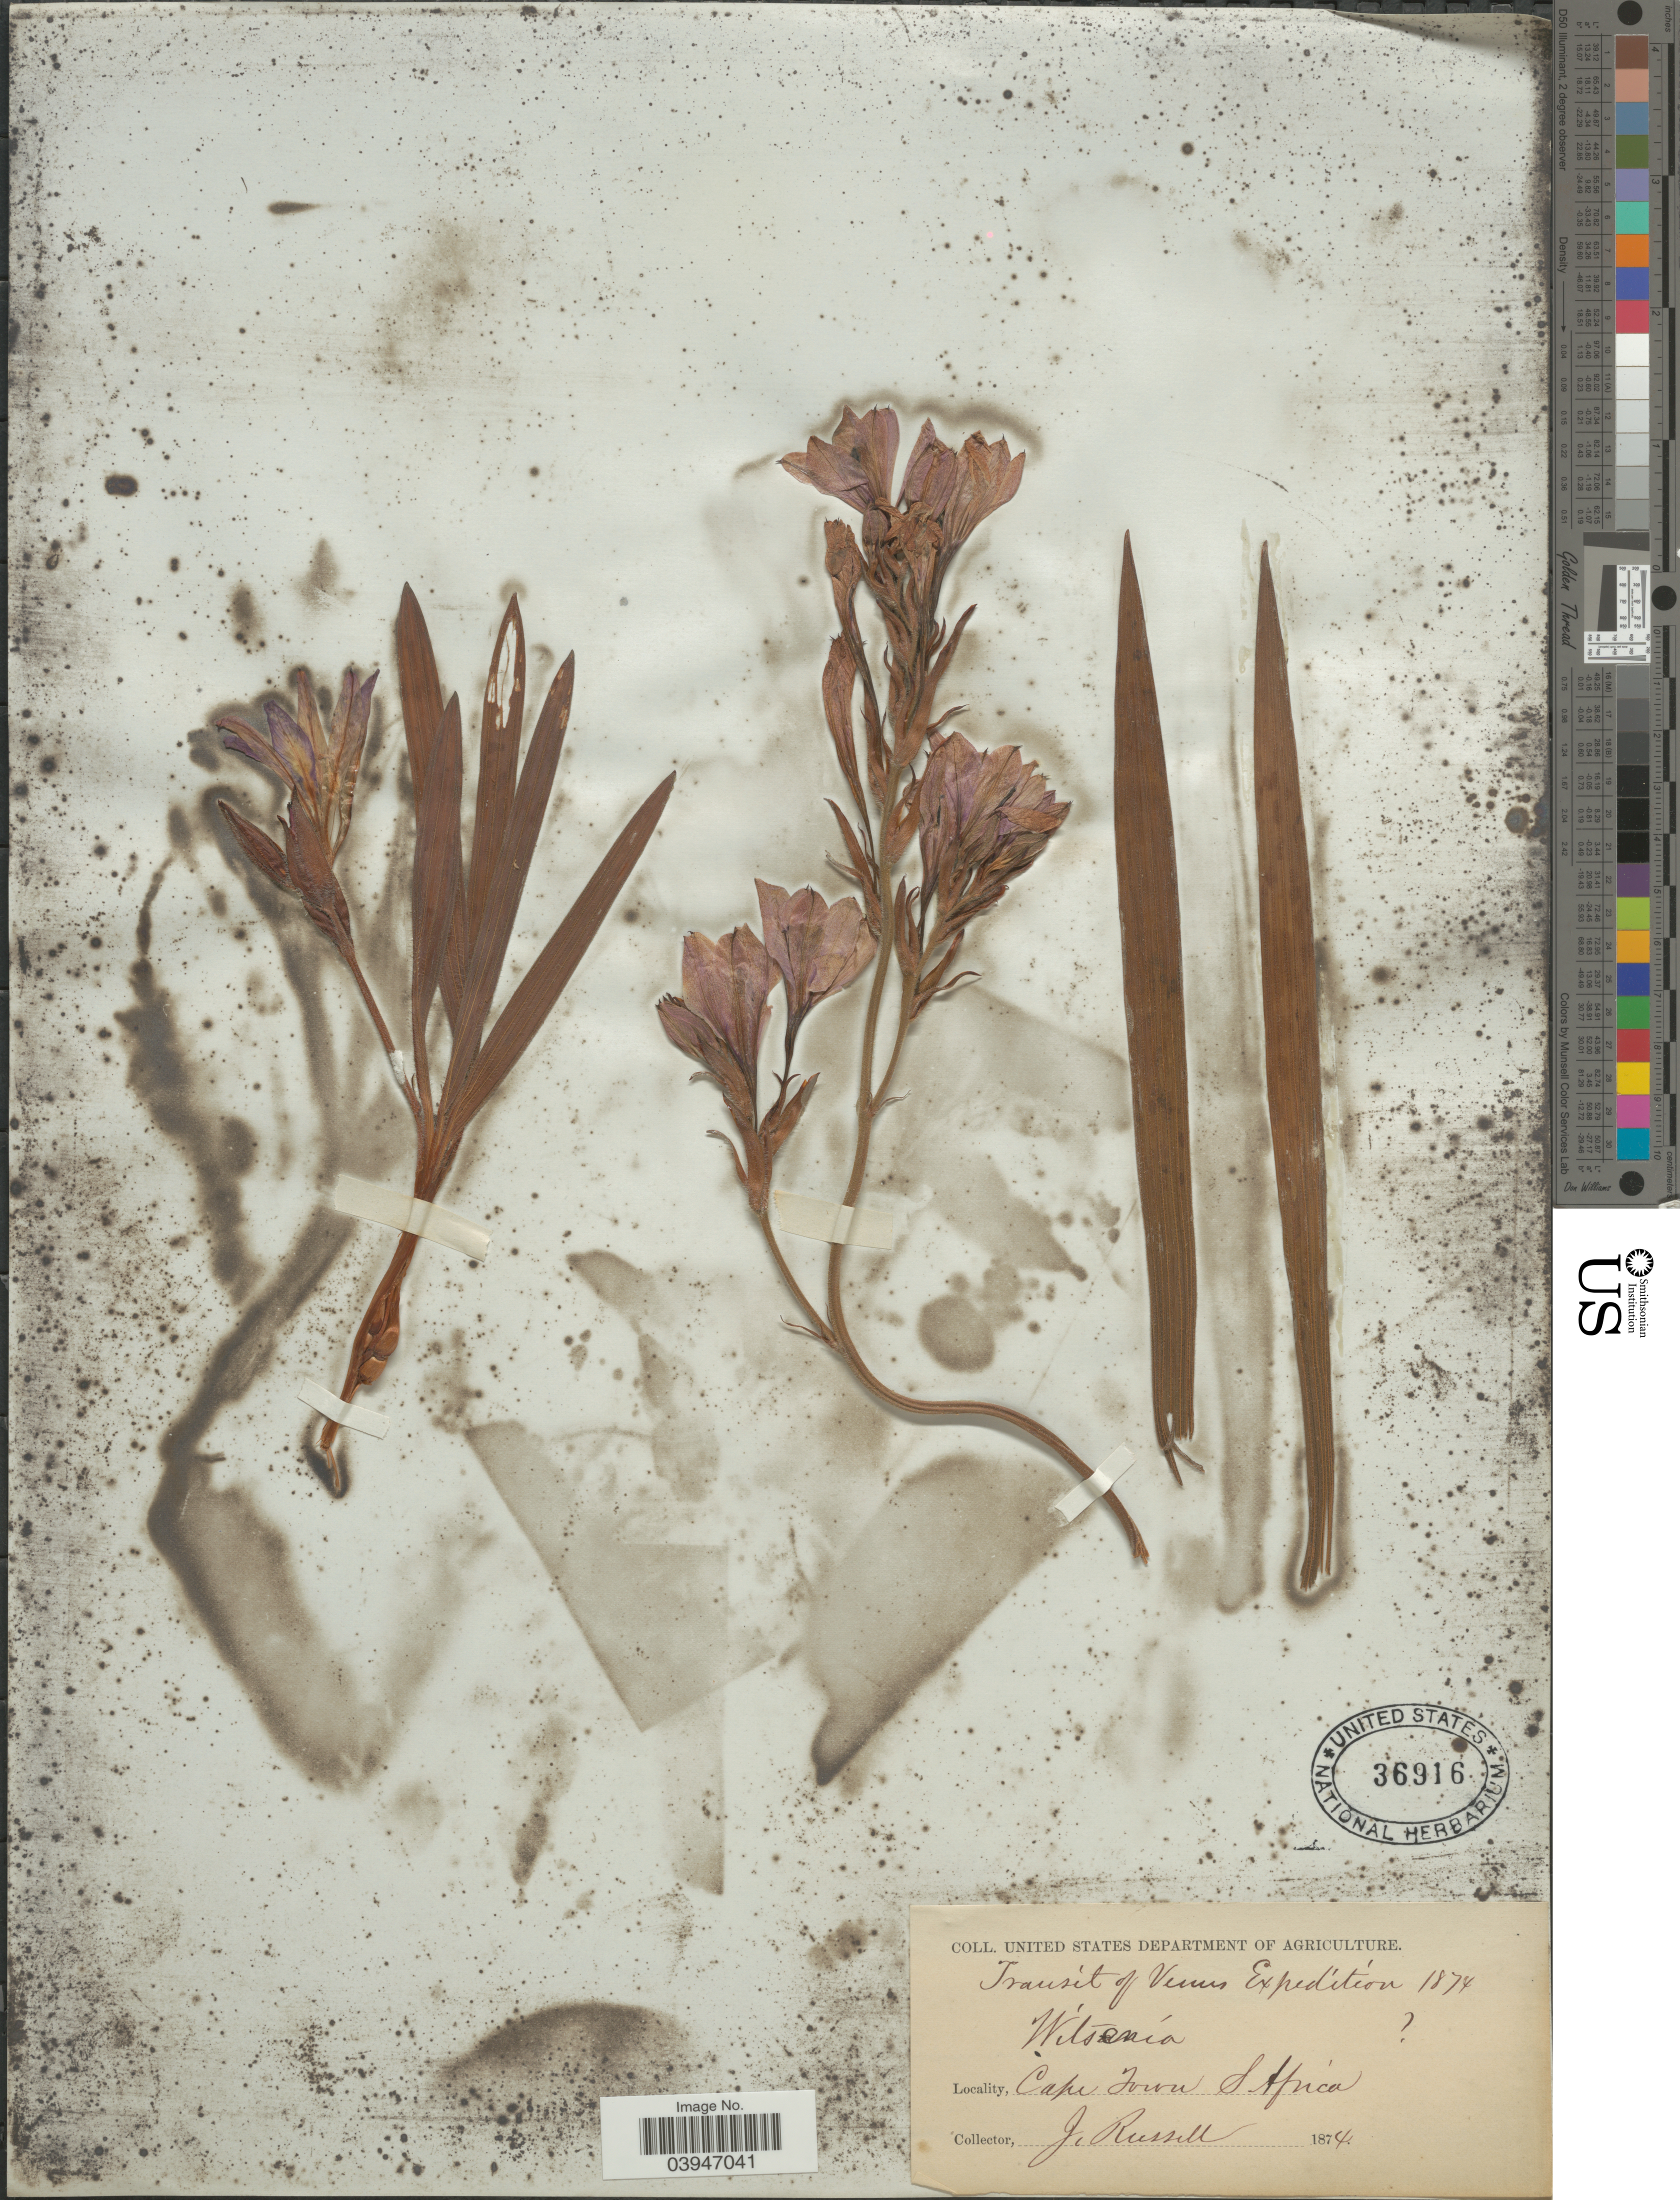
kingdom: Plantae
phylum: Tracheophyta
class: Liliopsida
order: Asparagales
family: Iridaceae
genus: Witsenia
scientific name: Witsenia sp.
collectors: J. Russell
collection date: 1874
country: South Africa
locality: Cape Town.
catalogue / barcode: US 36916